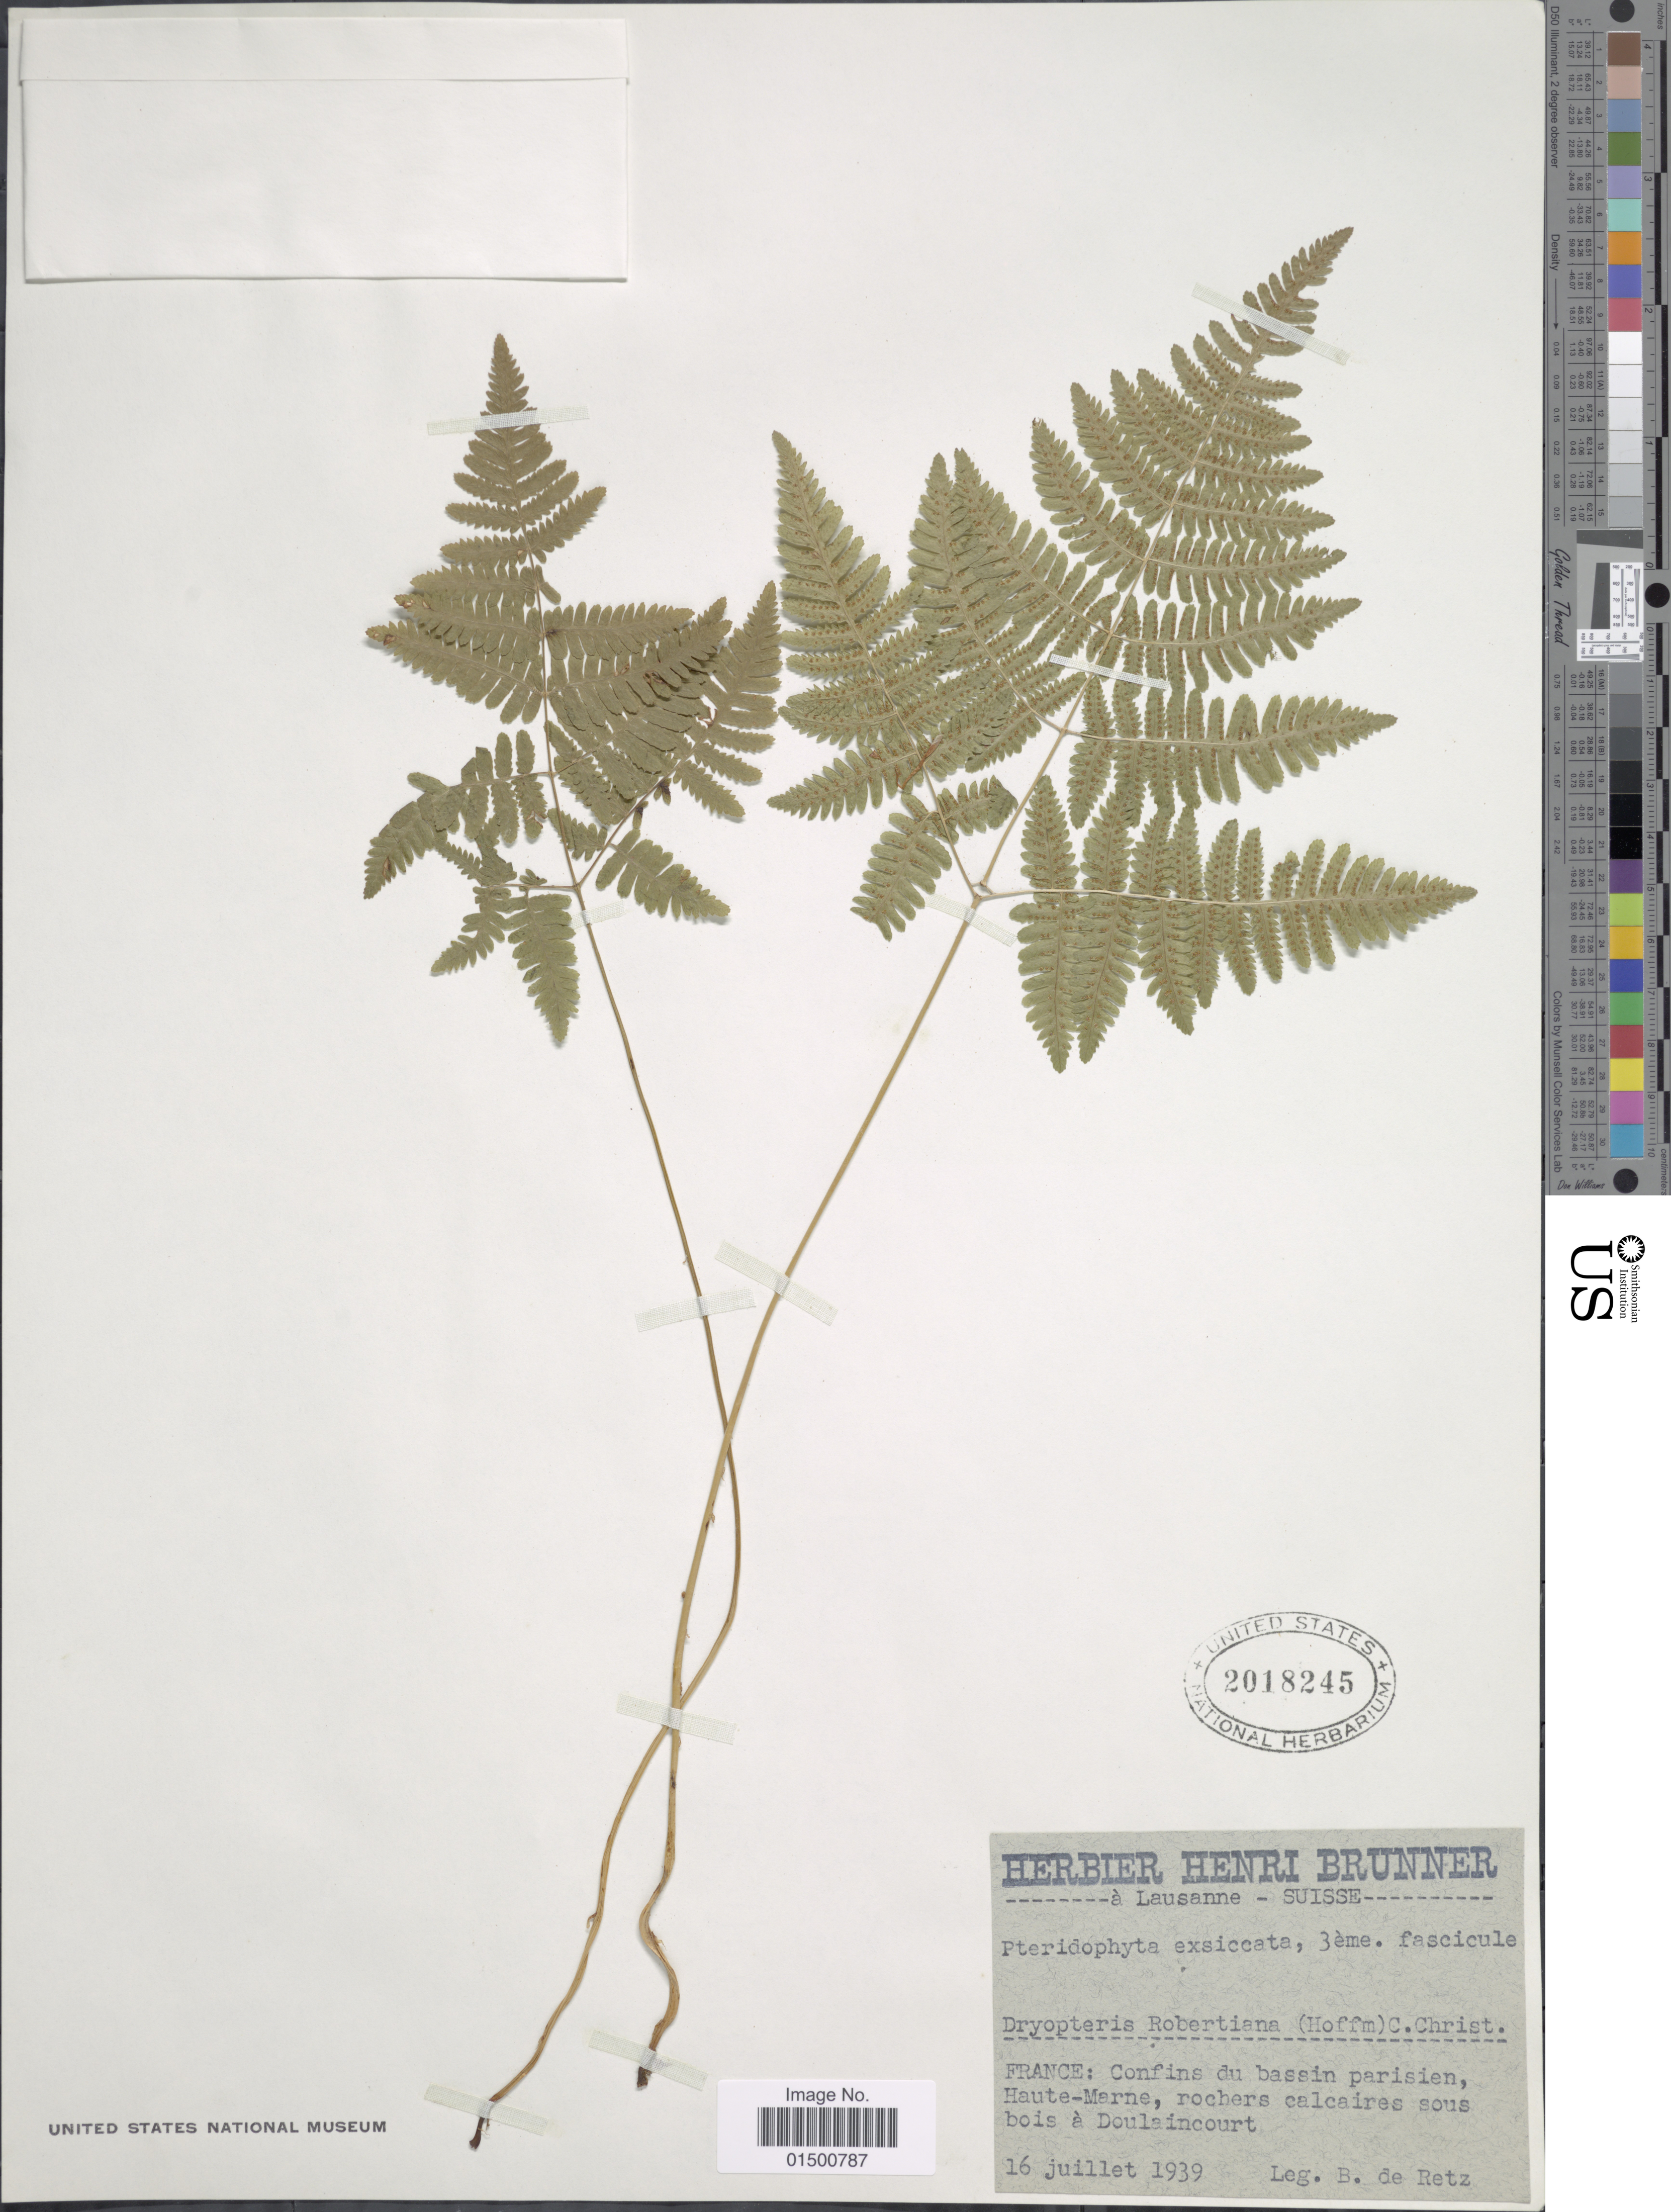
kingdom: Plantae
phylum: Tracheophyta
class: Polypodiopsida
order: Polypodiales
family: Cystopteridaceae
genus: Gymnocarpium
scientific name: Gymnocarpium robertianum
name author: (Hoffm.) Newman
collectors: Retz, B. (herbarium)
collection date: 1939-07-16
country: France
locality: Confins du bassin parisien, Haute-Marne, rochers calcaires sous bois a Doulaincourt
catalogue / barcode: US 2018245